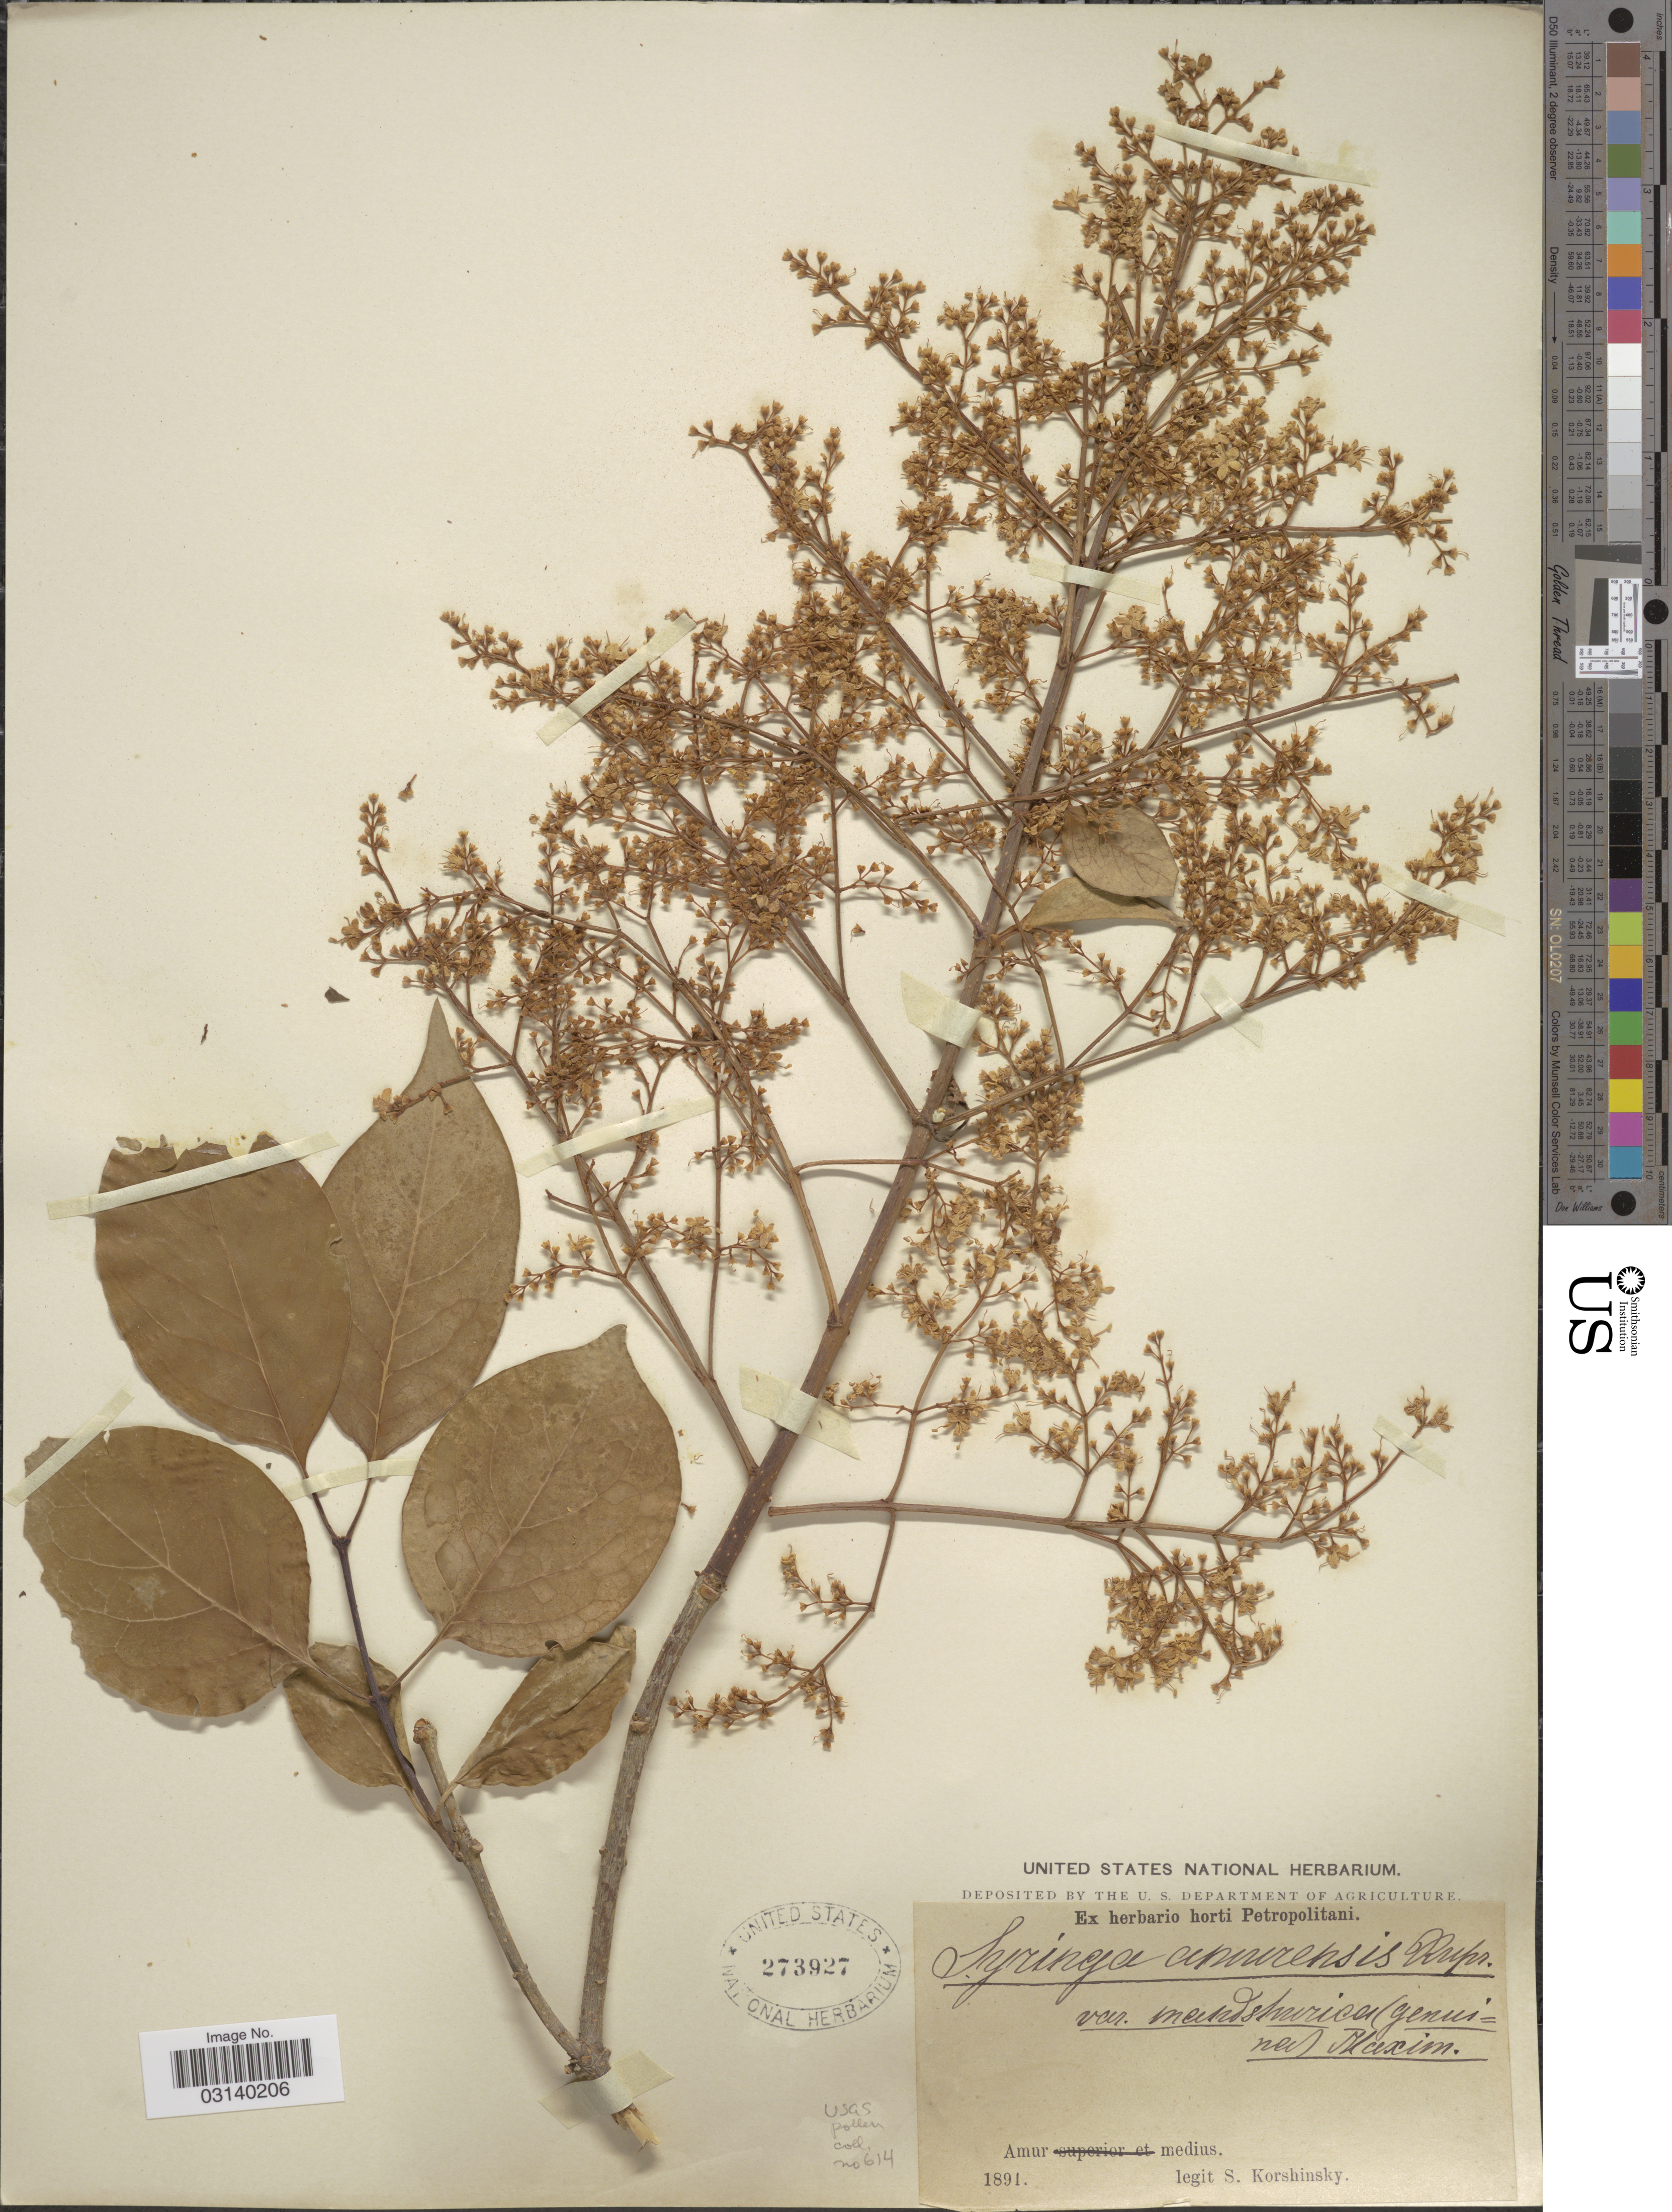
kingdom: Plantae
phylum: Tracheophyta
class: Magnoliopsida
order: Lamiales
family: Oleaceae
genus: Syringa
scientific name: Syringa amurensis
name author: Rupr.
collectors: S. I. Korshinsky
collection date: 1891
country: Russian Federation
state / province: Amur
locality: Amur medius.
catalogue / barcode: US 273927